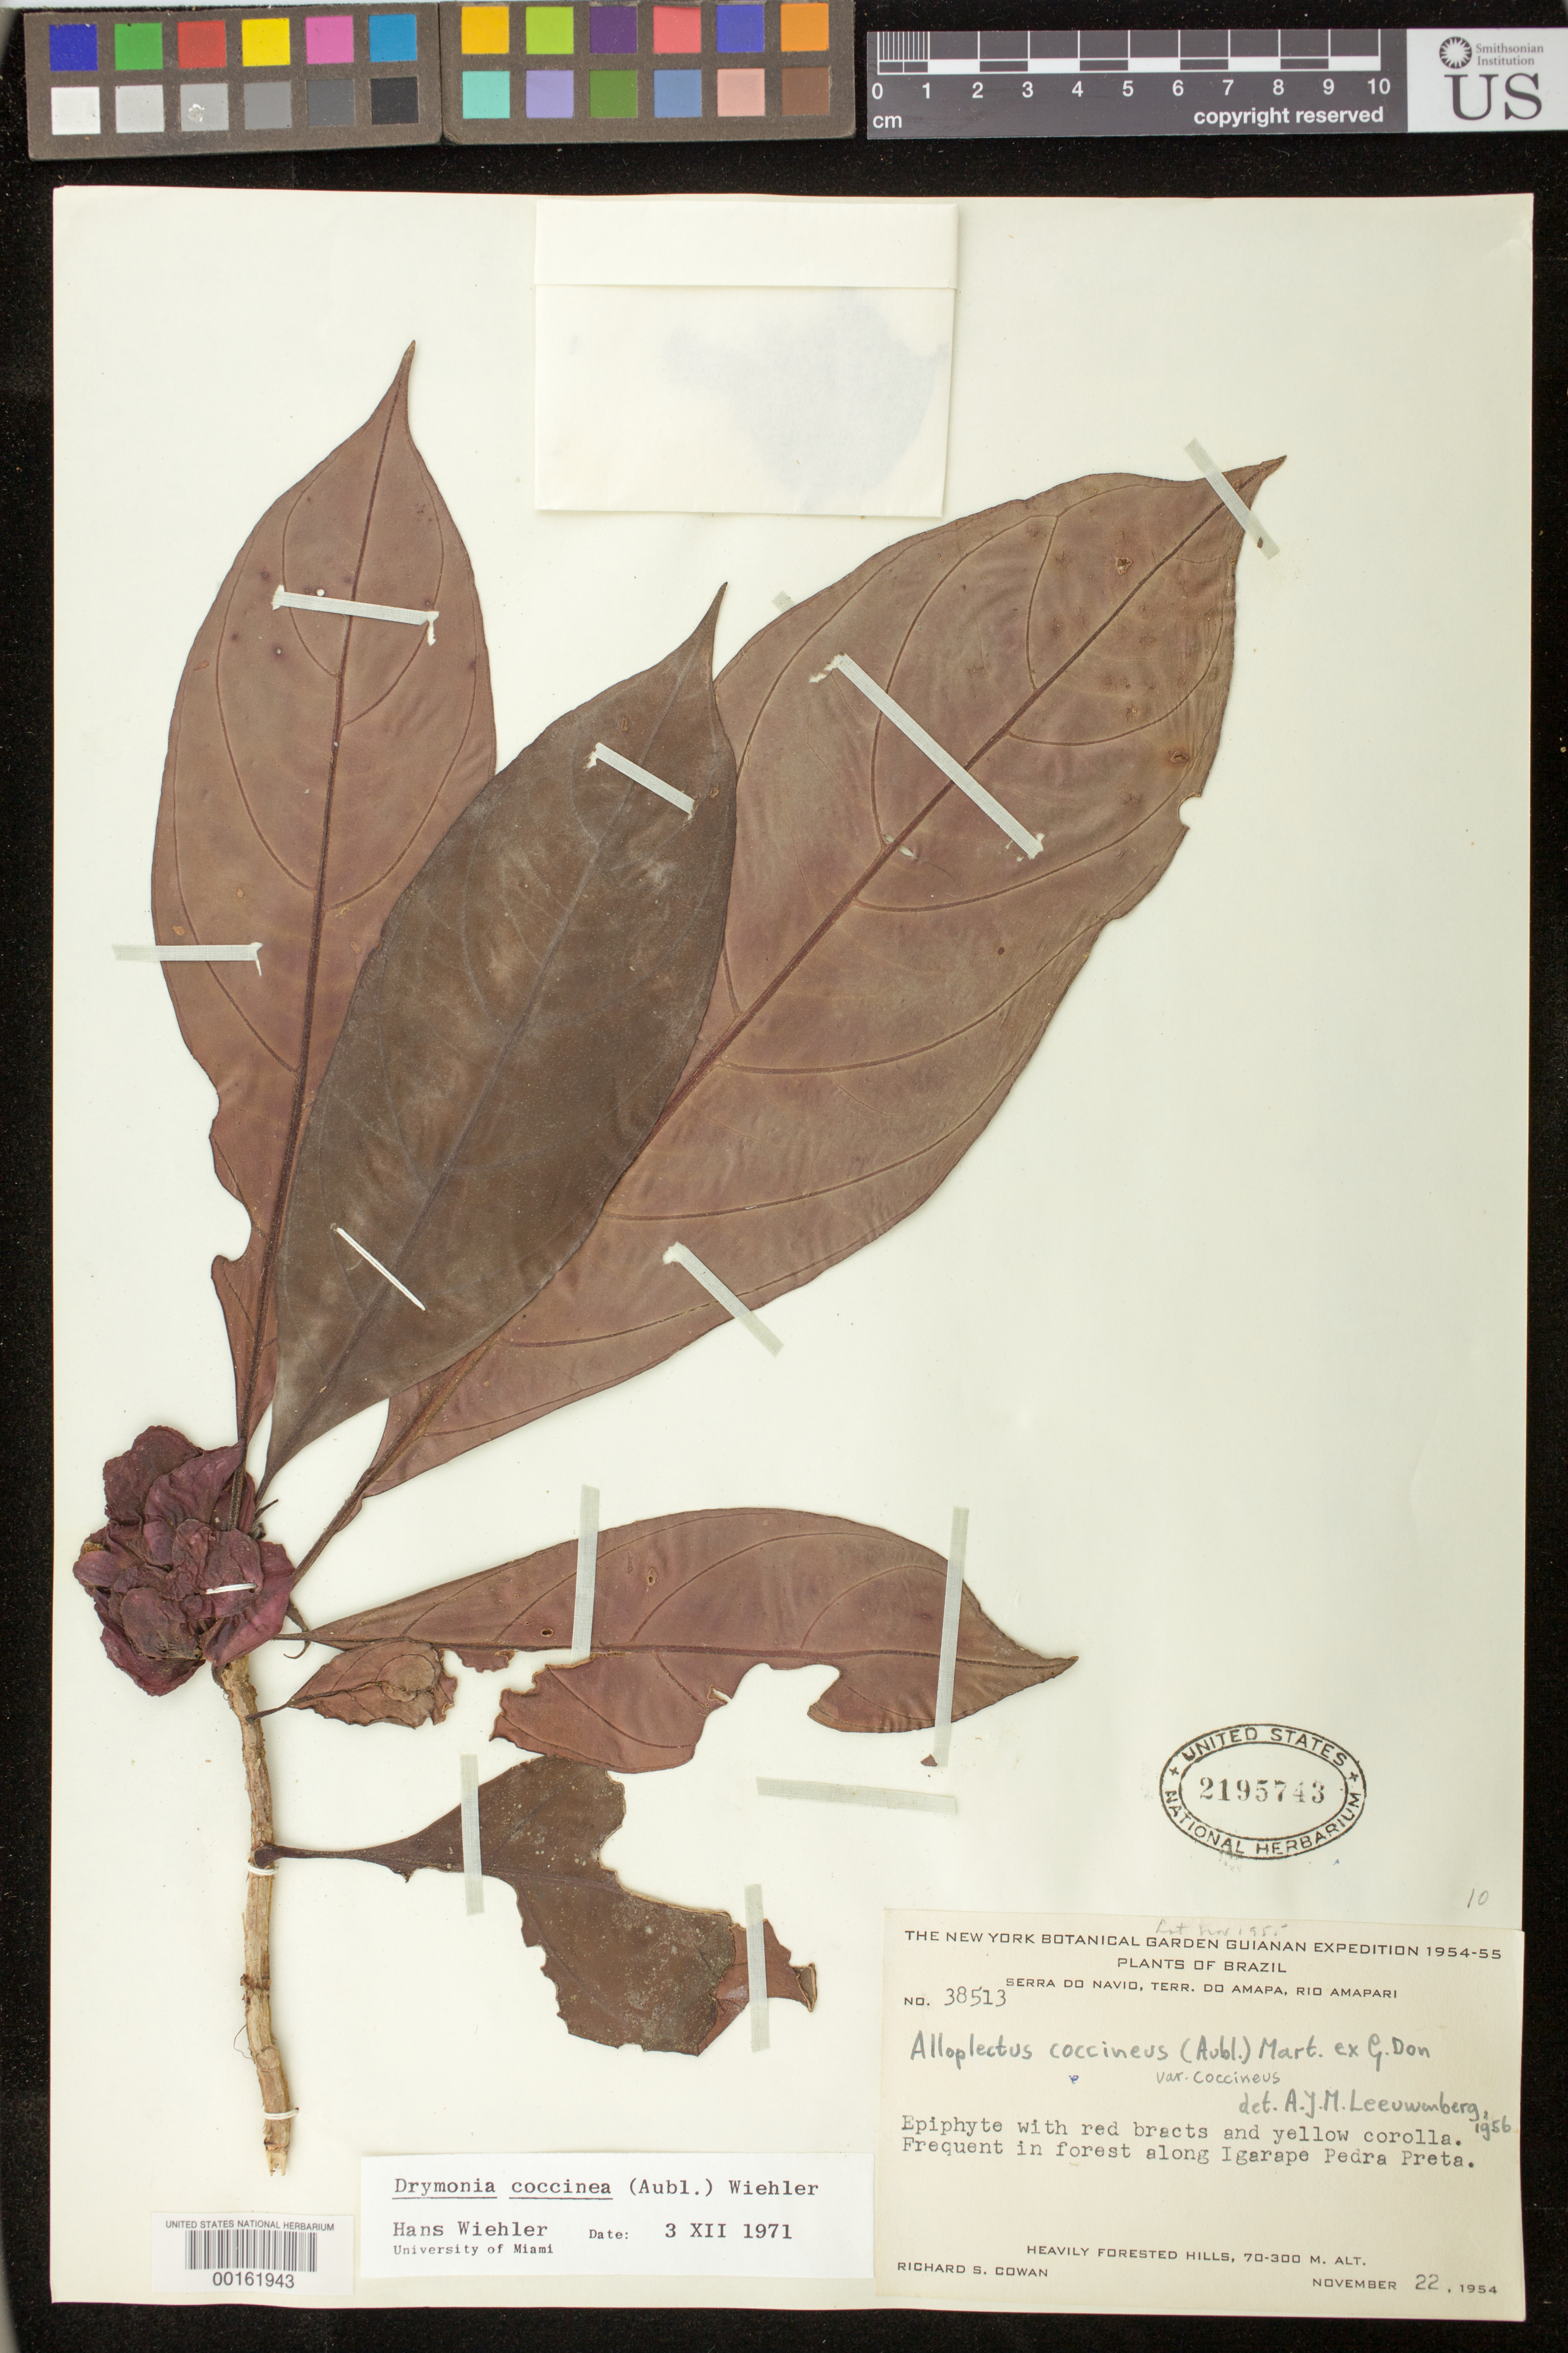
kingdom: Plantae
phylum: Tracheophyta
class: Magnoliopsida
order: Lamiales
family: Gesneriaceae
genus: Drymonia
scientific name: Drymonia coccinea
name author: (Aubl.) Wiehler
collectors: R. S. Cowan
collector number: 38513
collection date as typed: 22 Nov 1954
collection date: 1954-11-22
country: Brazil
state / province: Amapá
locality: Serra do Navio, Rio Amapari, along Igarape Pedra Preta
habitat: Heavily forested hills, frequent in forest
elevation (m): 70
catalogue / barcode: US 2195743